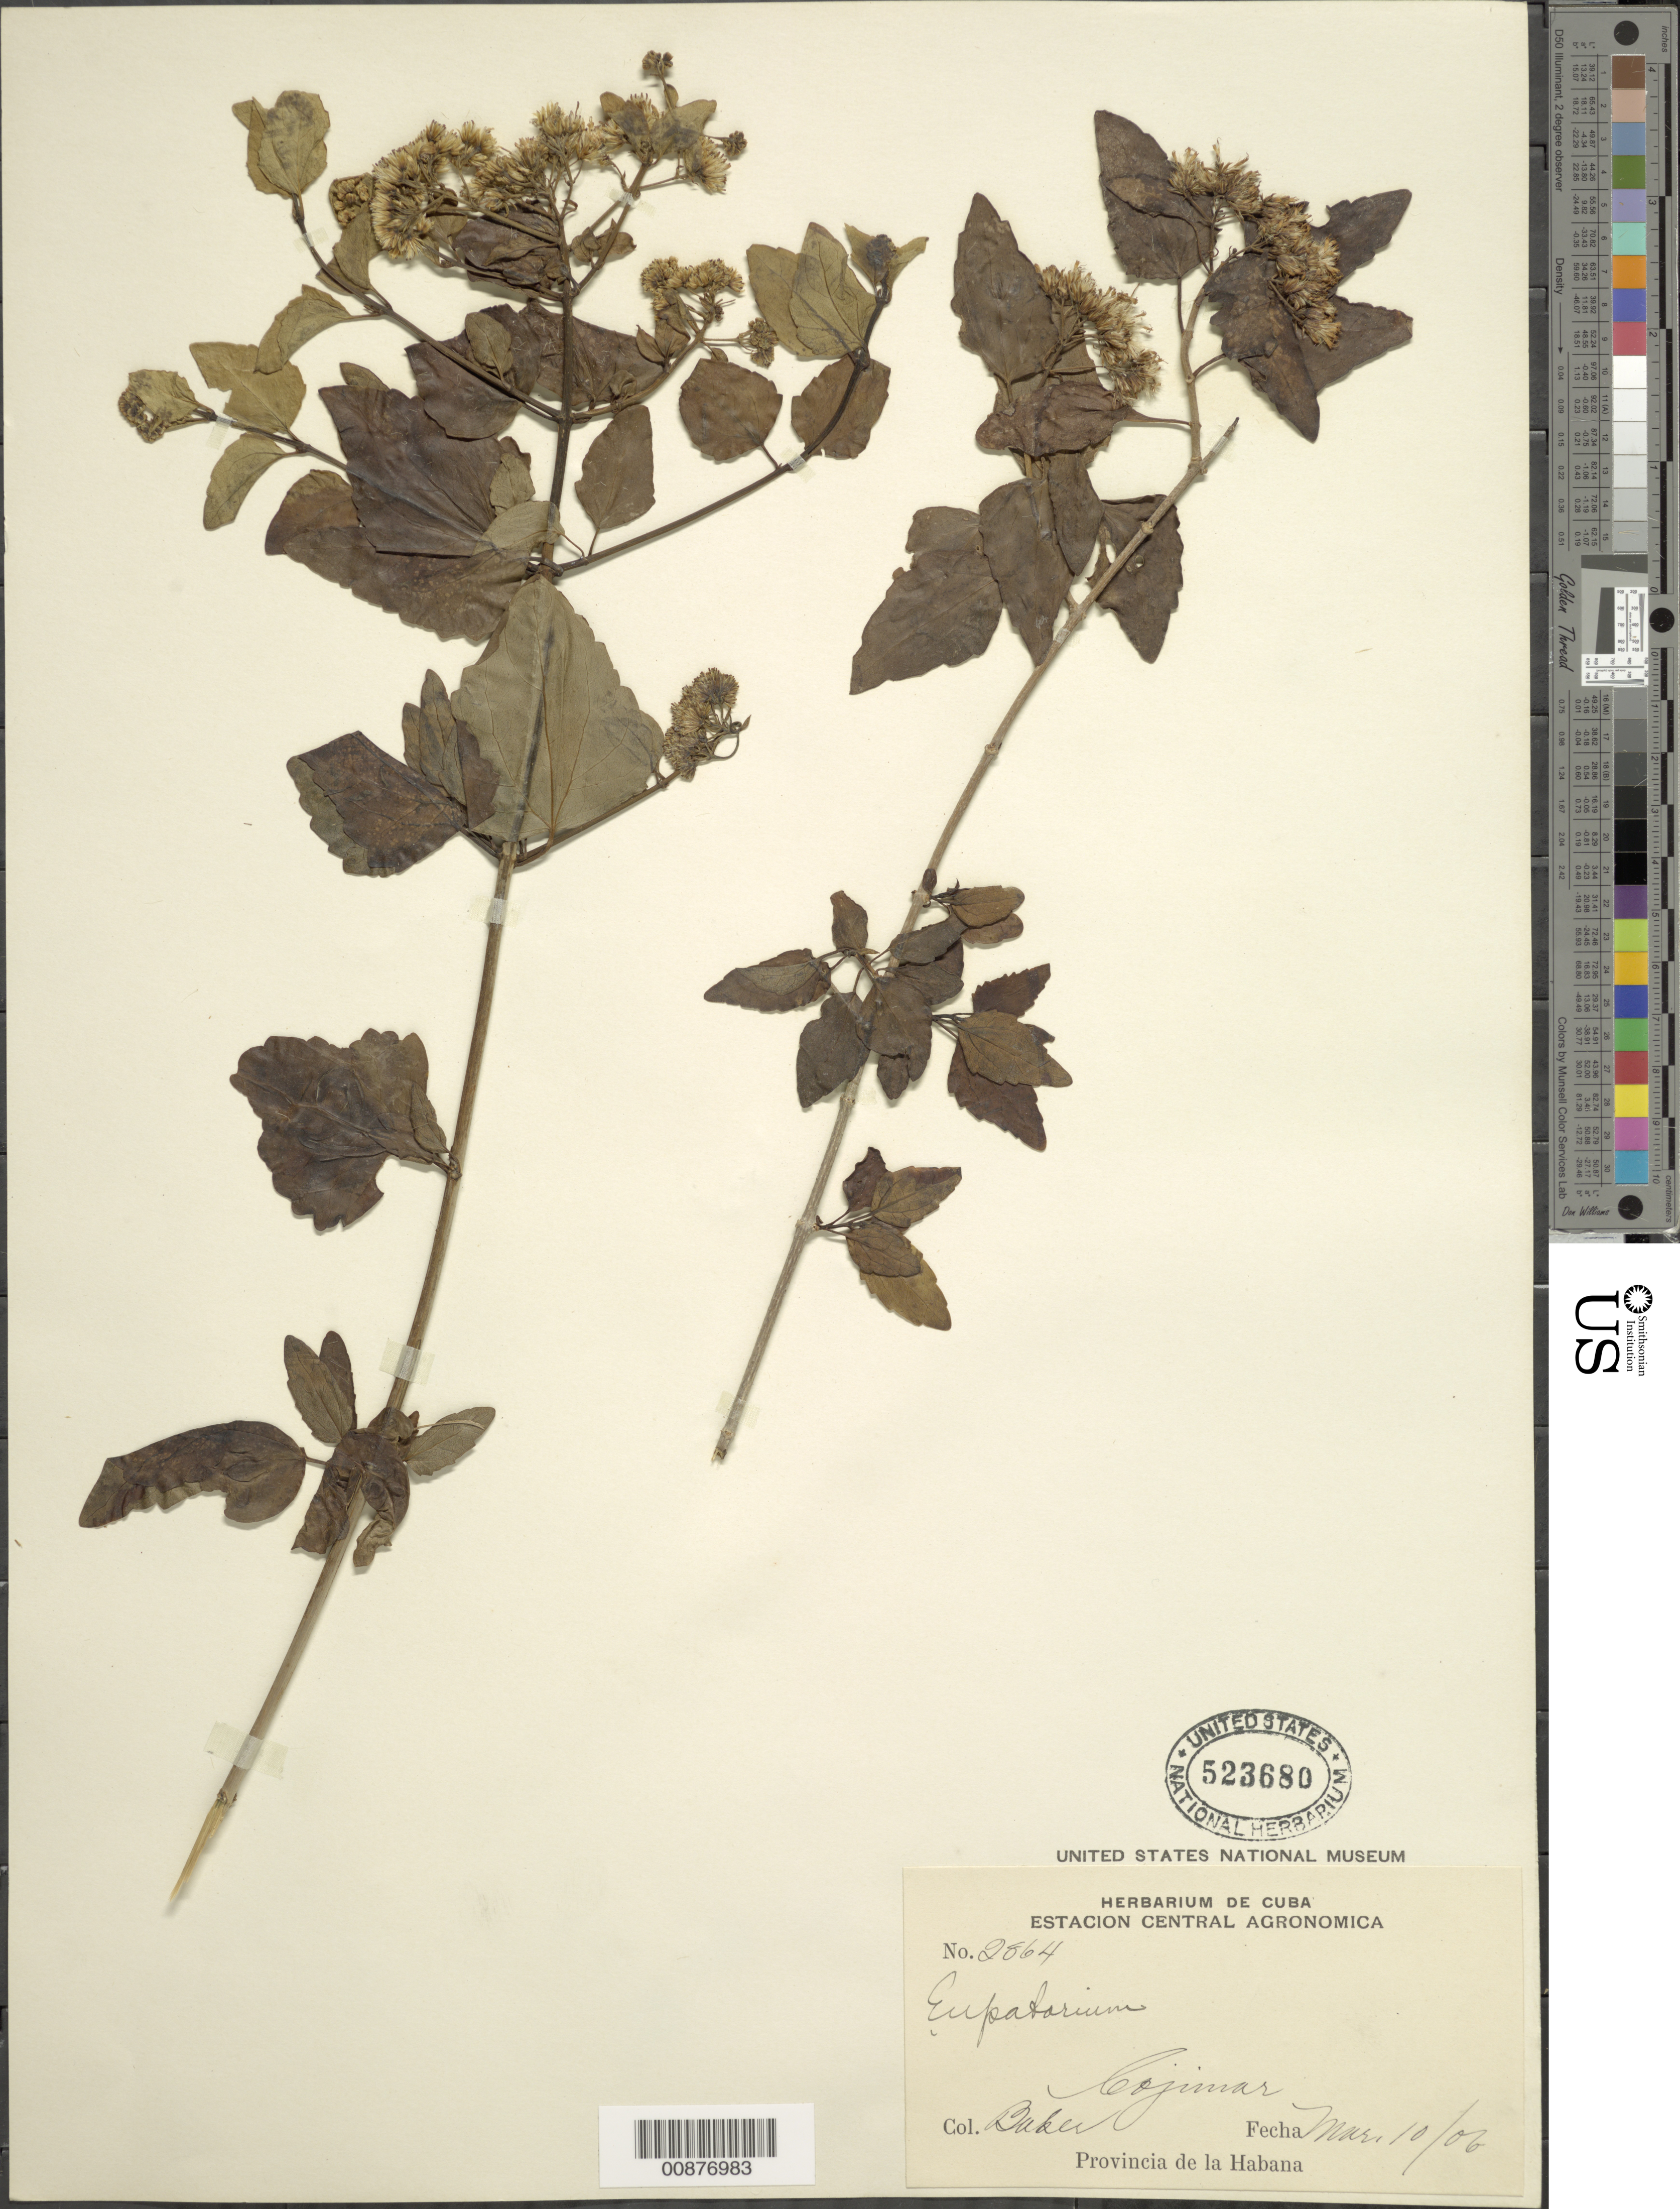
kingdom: Plantae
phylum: Tracheophyta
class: Magnoliopsida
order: Asterales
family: Asteraceae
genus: Ageratina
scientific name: Ageratina havanensis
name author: (Kunth) R.M. King & H. Rob.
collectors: C. F. Baker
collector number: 2864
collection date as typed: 10 Mar 1906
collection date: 1906-03-10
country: Cuba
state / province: La Habana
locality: Cojimar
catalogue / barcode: US 523680